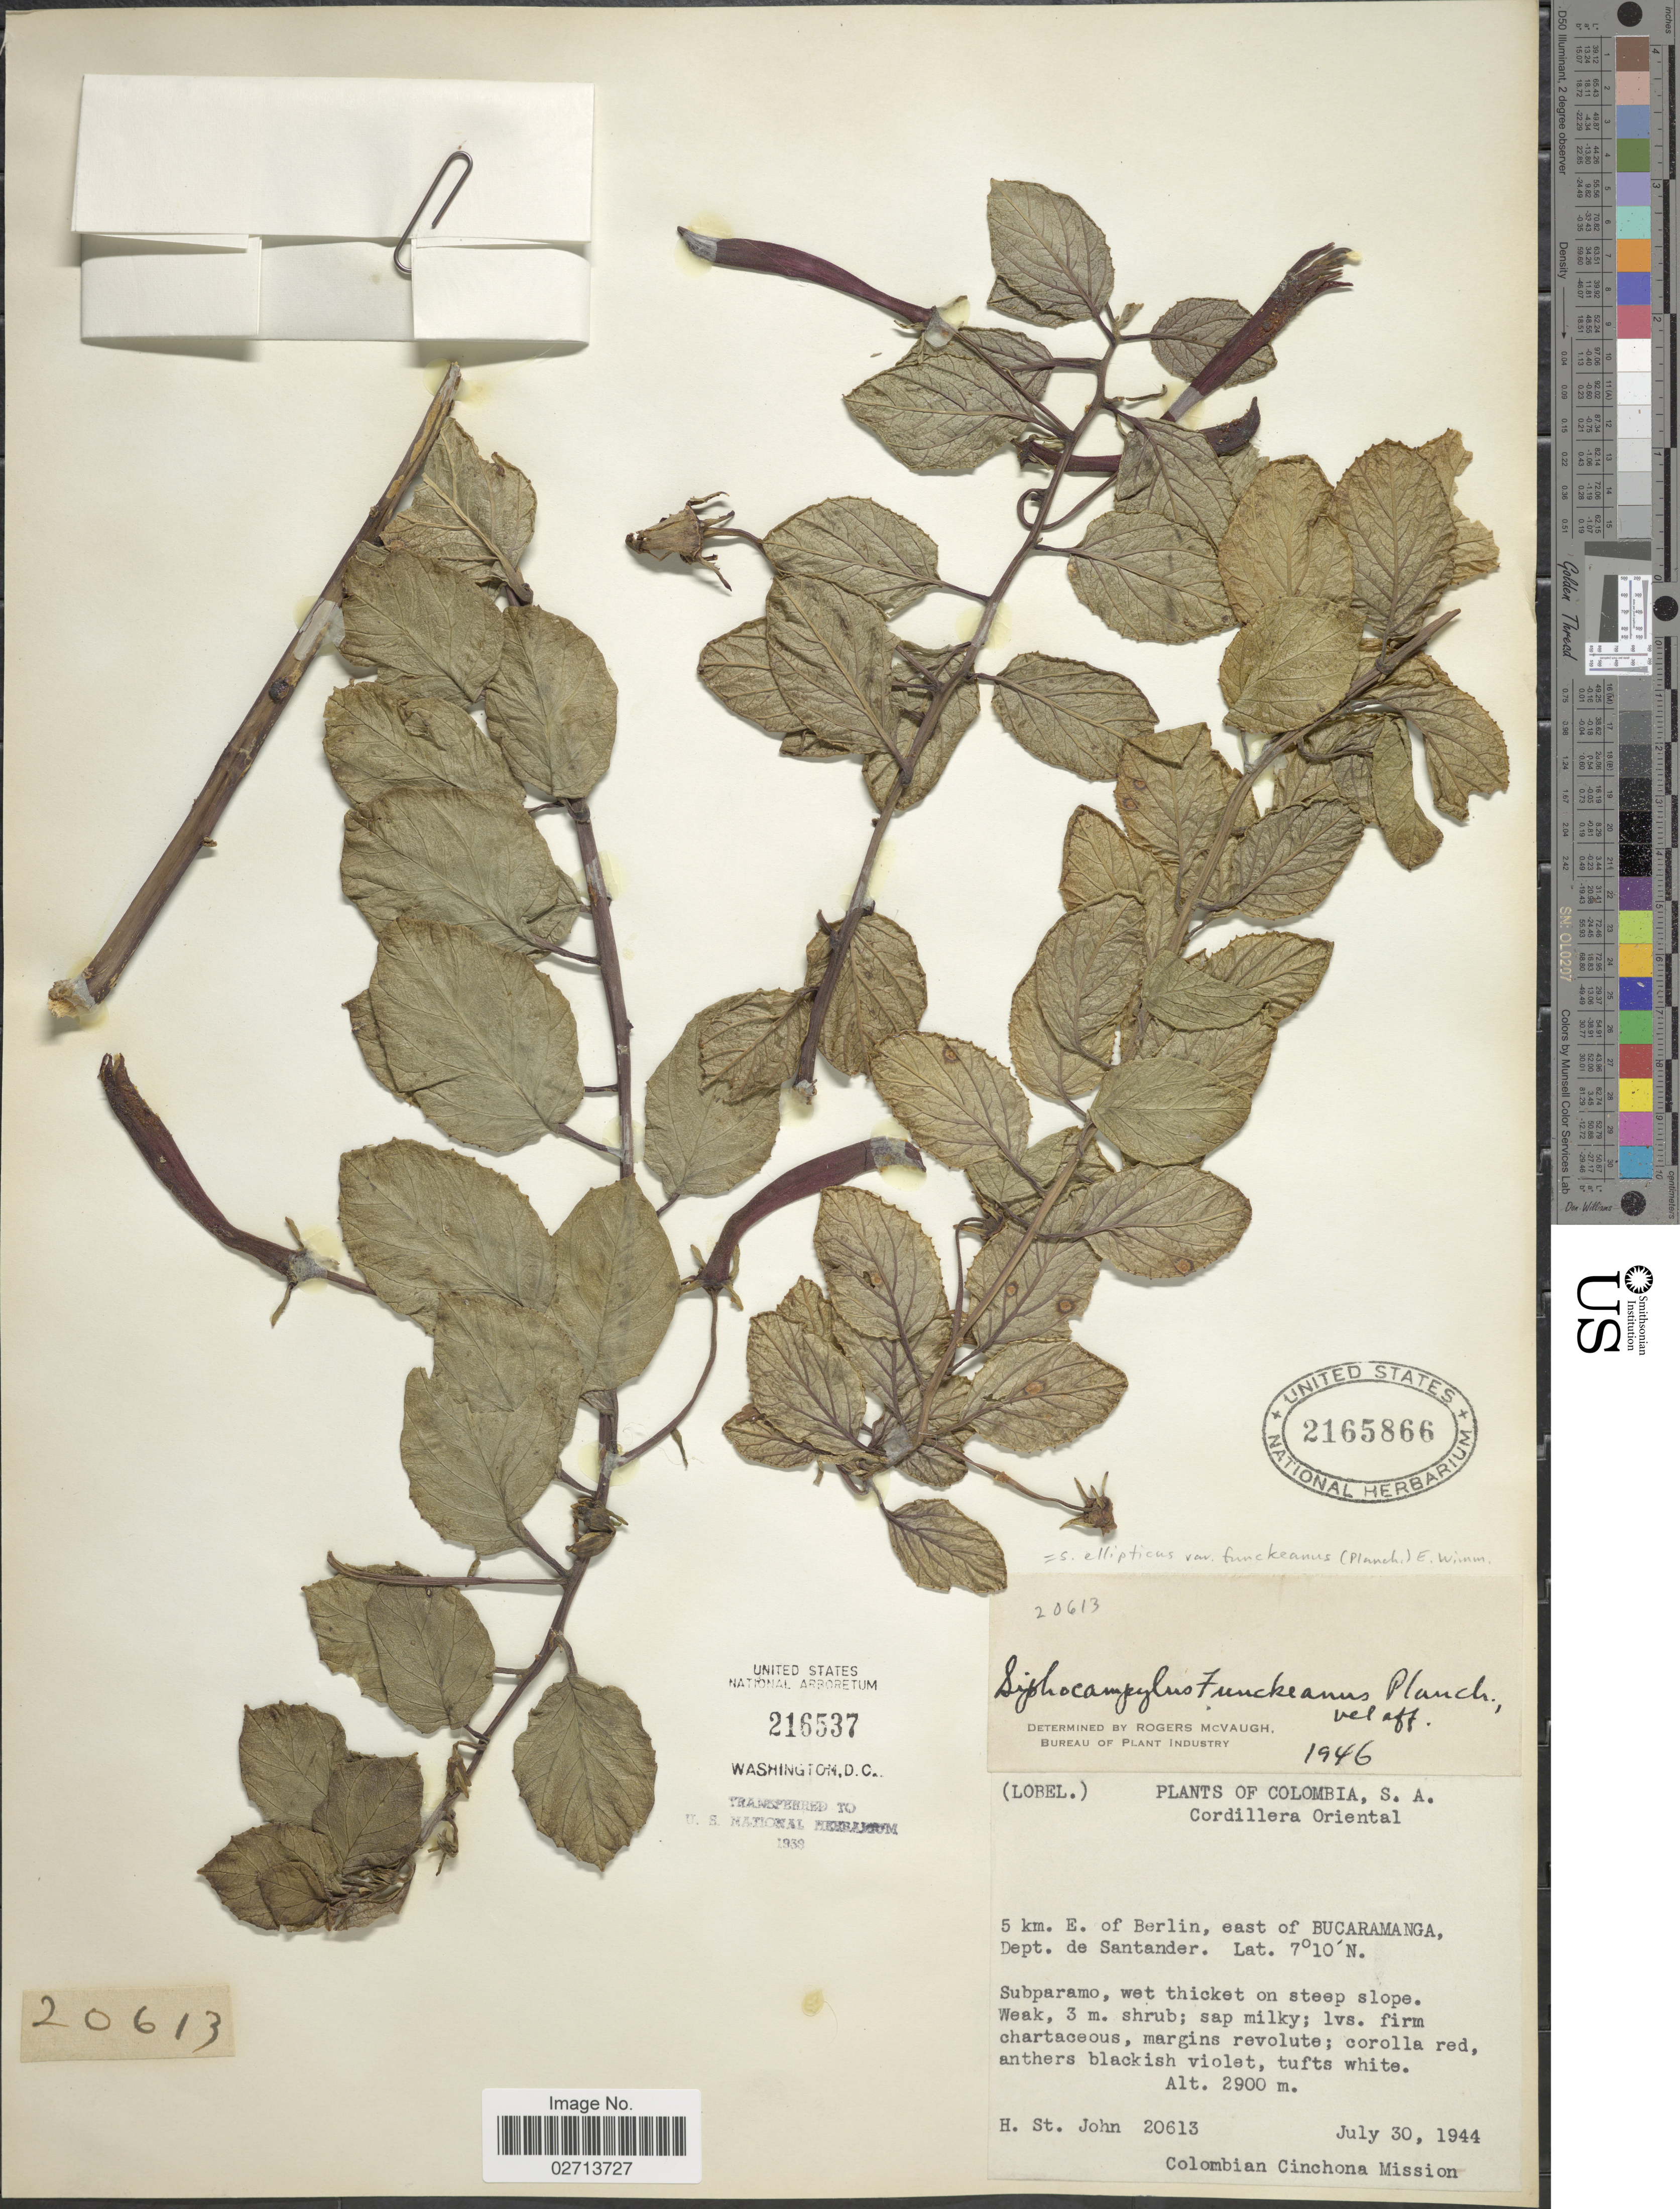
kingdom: Plantae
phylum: Tracheophyta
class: Magnoliopsida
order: Asterales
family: Campanulaceae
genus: Siphocampylus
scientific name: Siphocampylus ellipticus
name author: (Willd. ex Schult.) Vatke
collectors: H. St. John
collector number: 20613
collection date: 1944-07-30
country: Colombia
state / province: Santander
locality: Cordillera Oriental, 5 km E of Berlin, east of Bucaramanga, Dept. de Santander. Subparamo, wet thickets on steep slope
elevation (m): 2900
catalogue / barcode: US 2165866